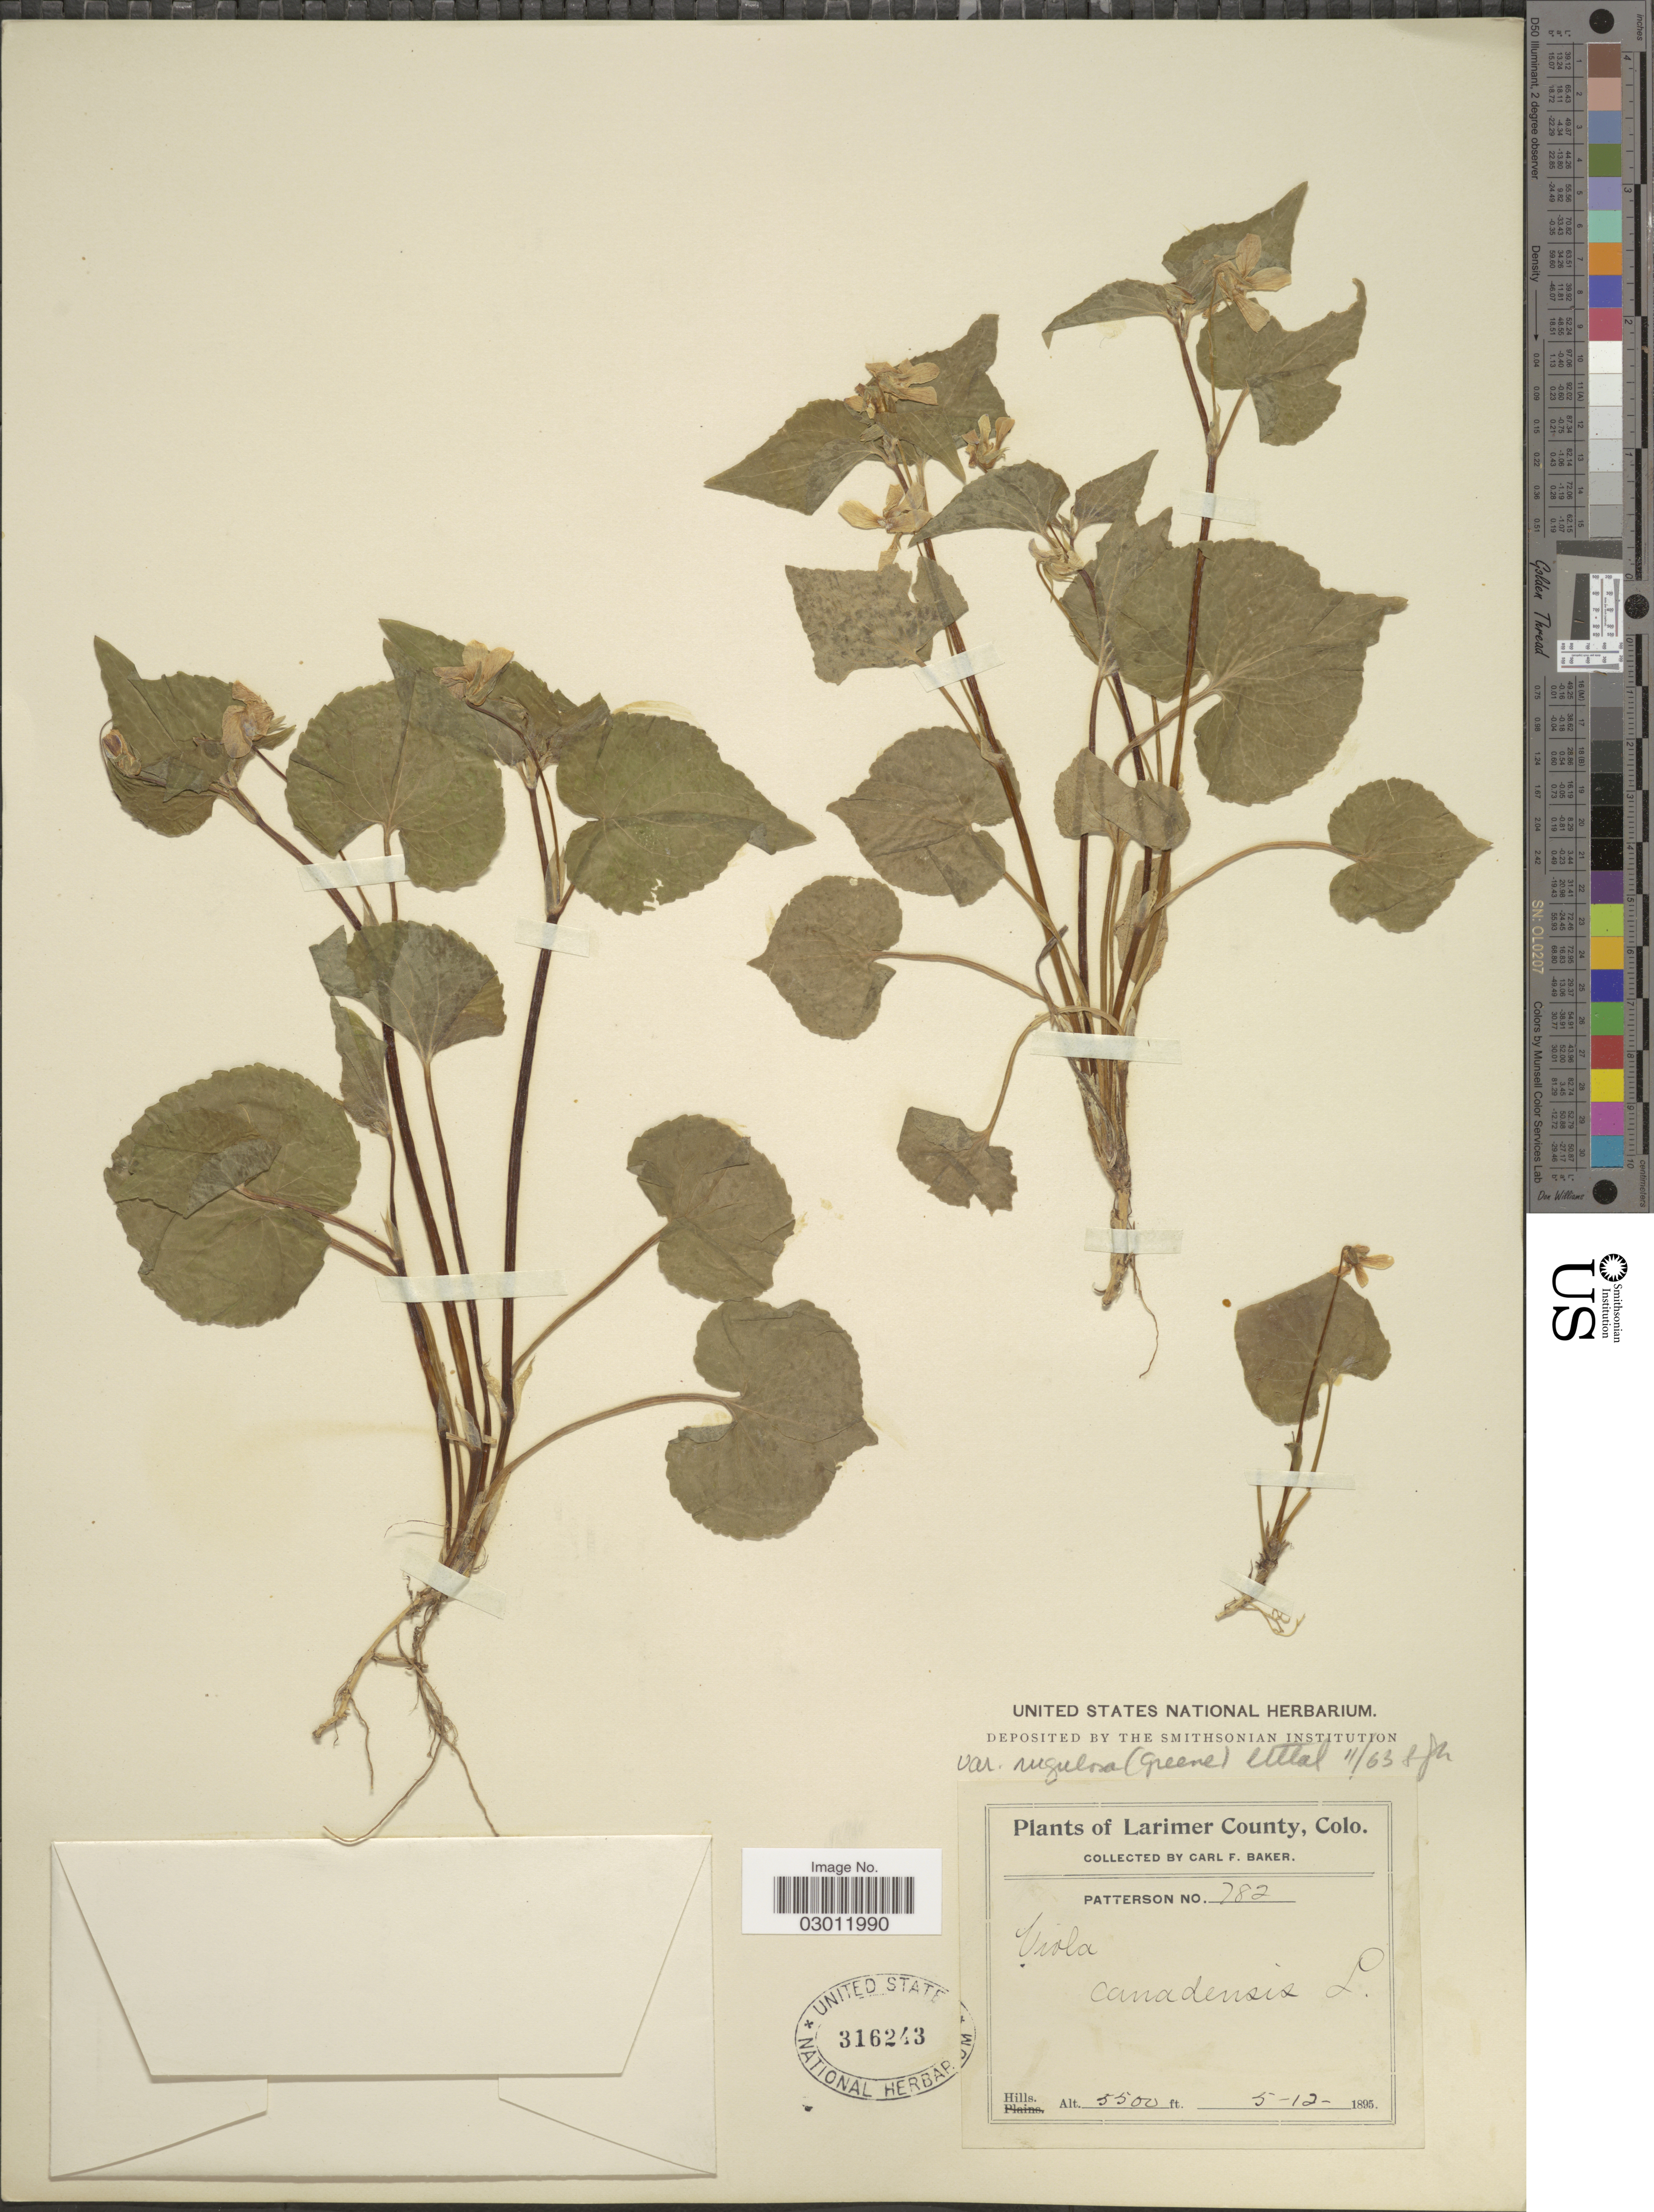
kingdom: Plantae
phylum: Tracheophyta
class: Magnoliopsida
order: Malpighiales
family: Violaceae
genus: Viola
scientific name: Viola canadensis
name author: L.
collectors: C. F. Baker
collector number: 782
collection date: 1895-05-12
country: United States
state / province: Colorado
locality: Larimer County, Colo. Hills.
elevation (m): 1676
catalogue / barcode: US 316243